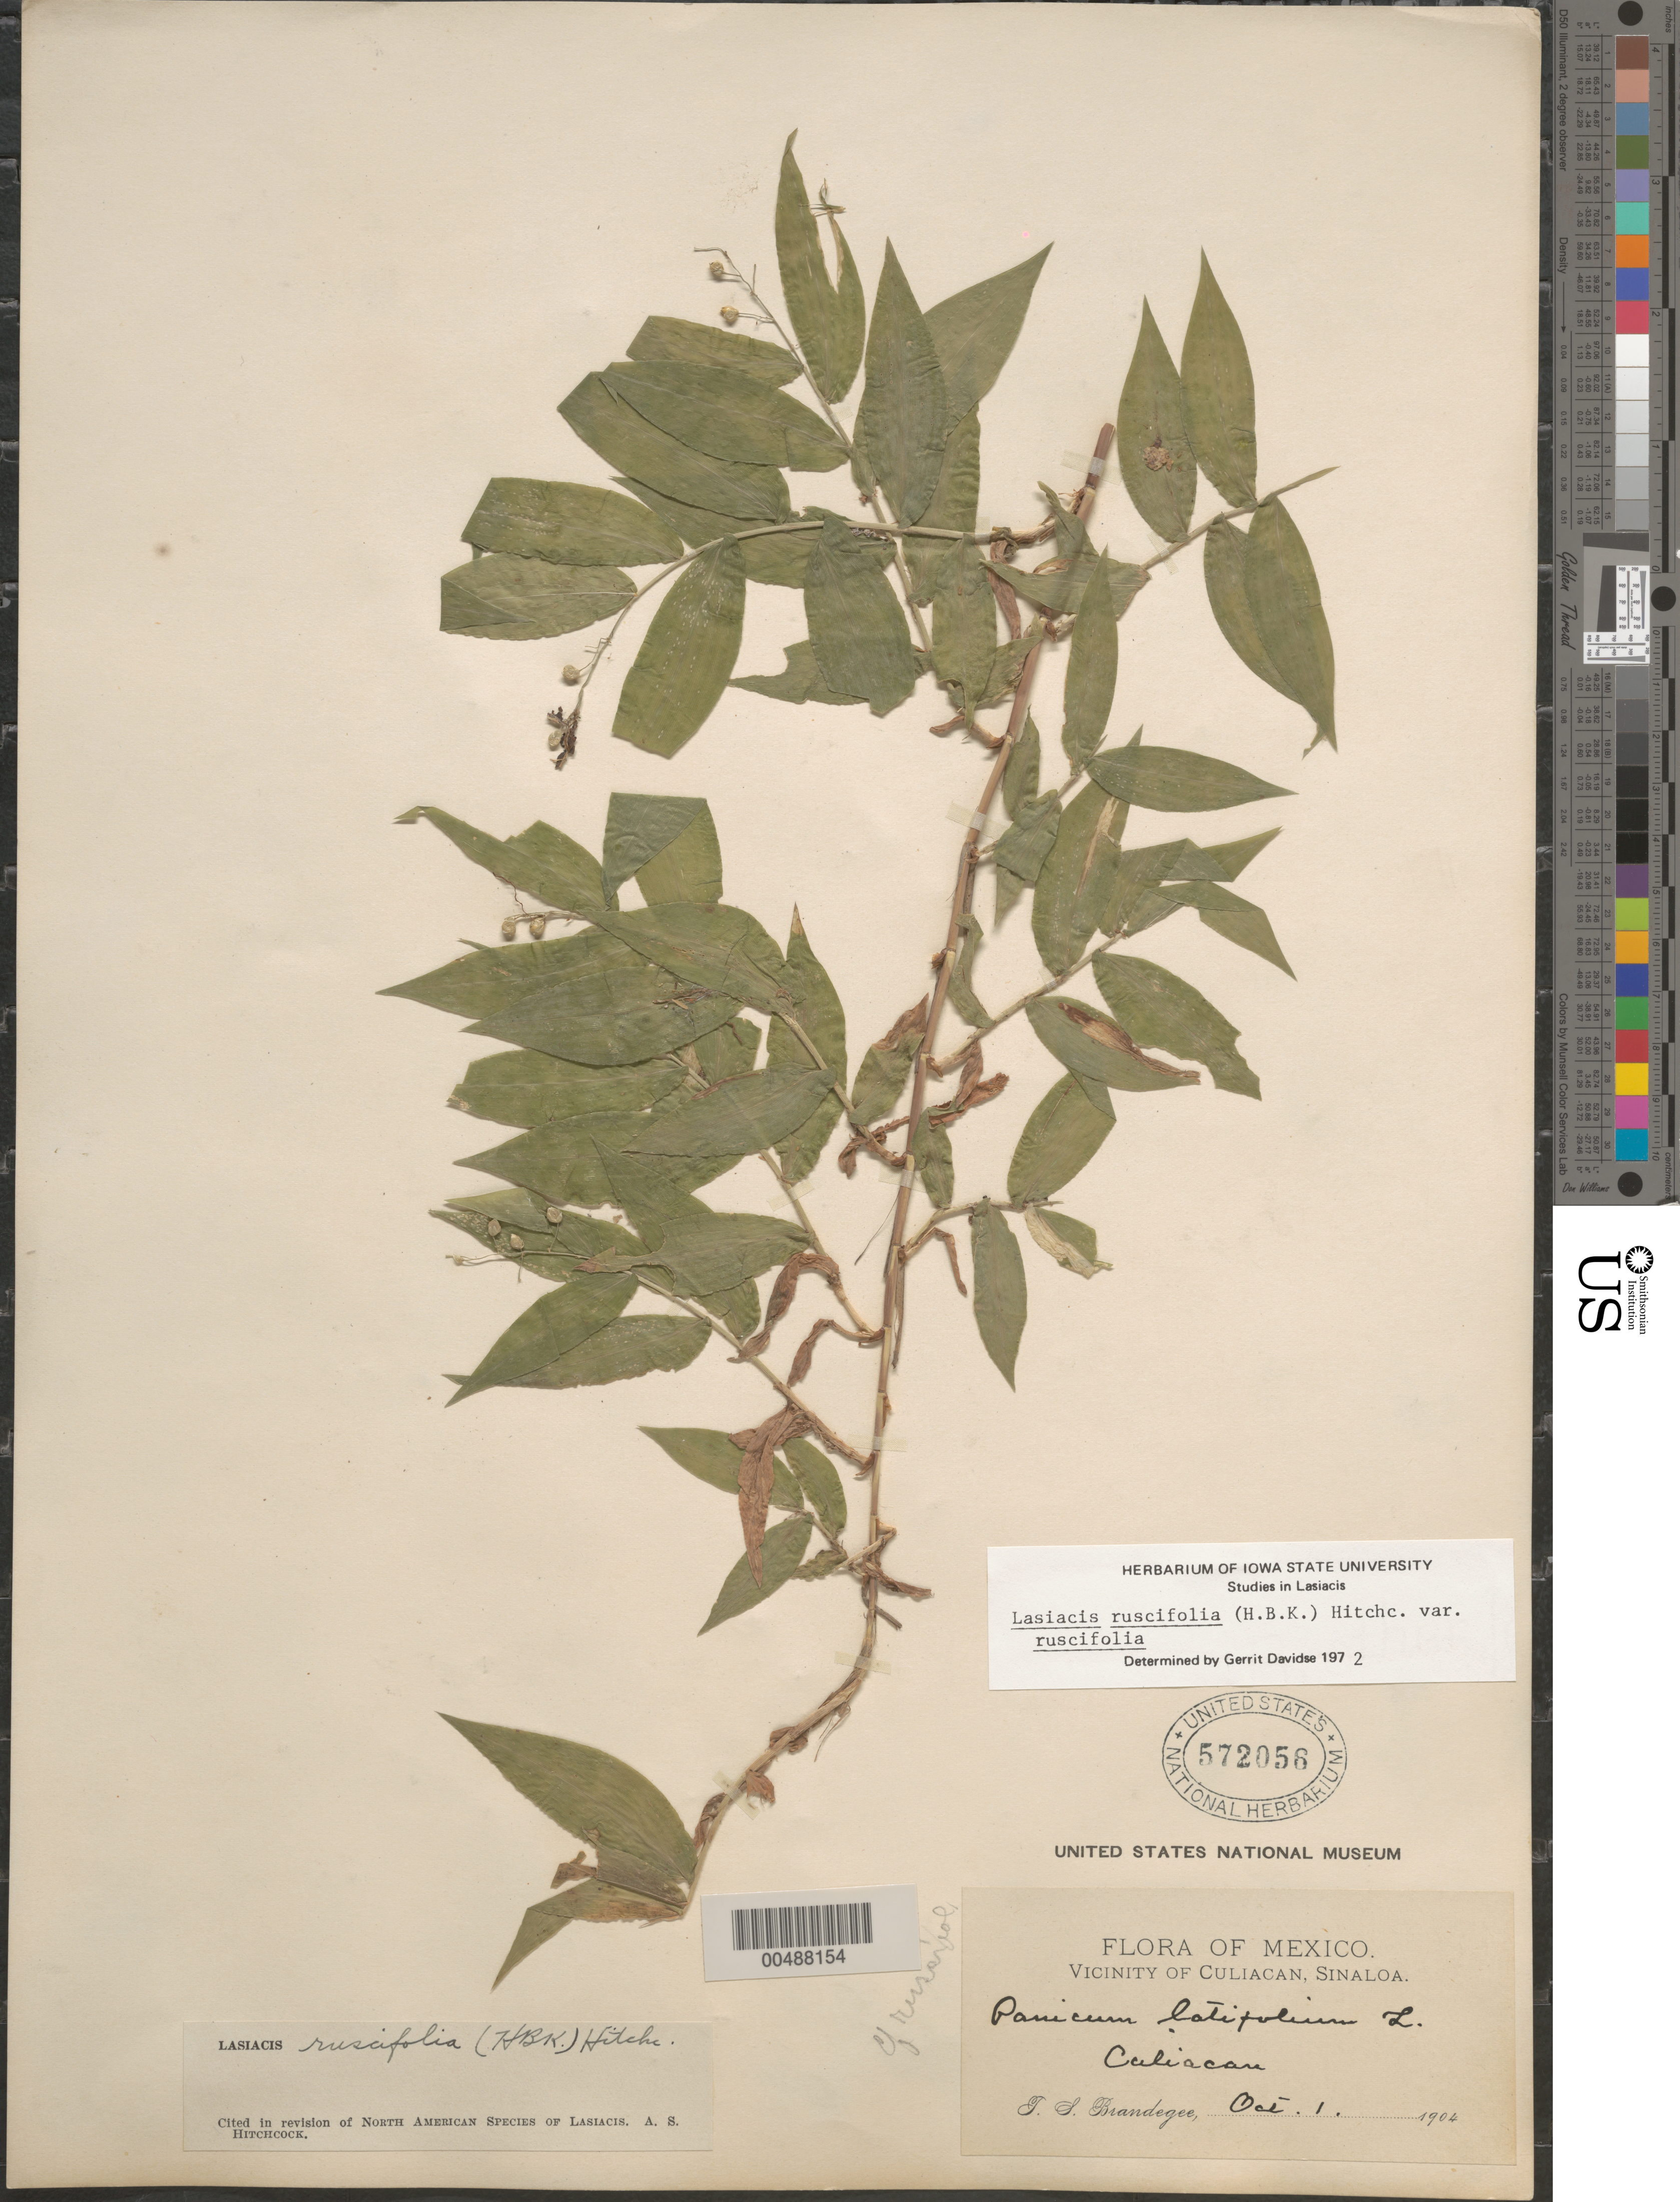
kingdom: Plantae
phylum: Tracheophyta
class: Liliopsida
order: Poales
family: Poaceae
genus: Lasiacis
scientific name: Lasiacis ruscifolia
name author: (Kunth) Hitchc.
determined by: Davidse, Gerrit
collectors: T. S. Brandegee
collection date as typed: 1 Oct 1904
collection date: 1904-10-01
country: Mexico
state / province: Sinaloa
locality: Culiacan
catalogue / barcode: US 572056